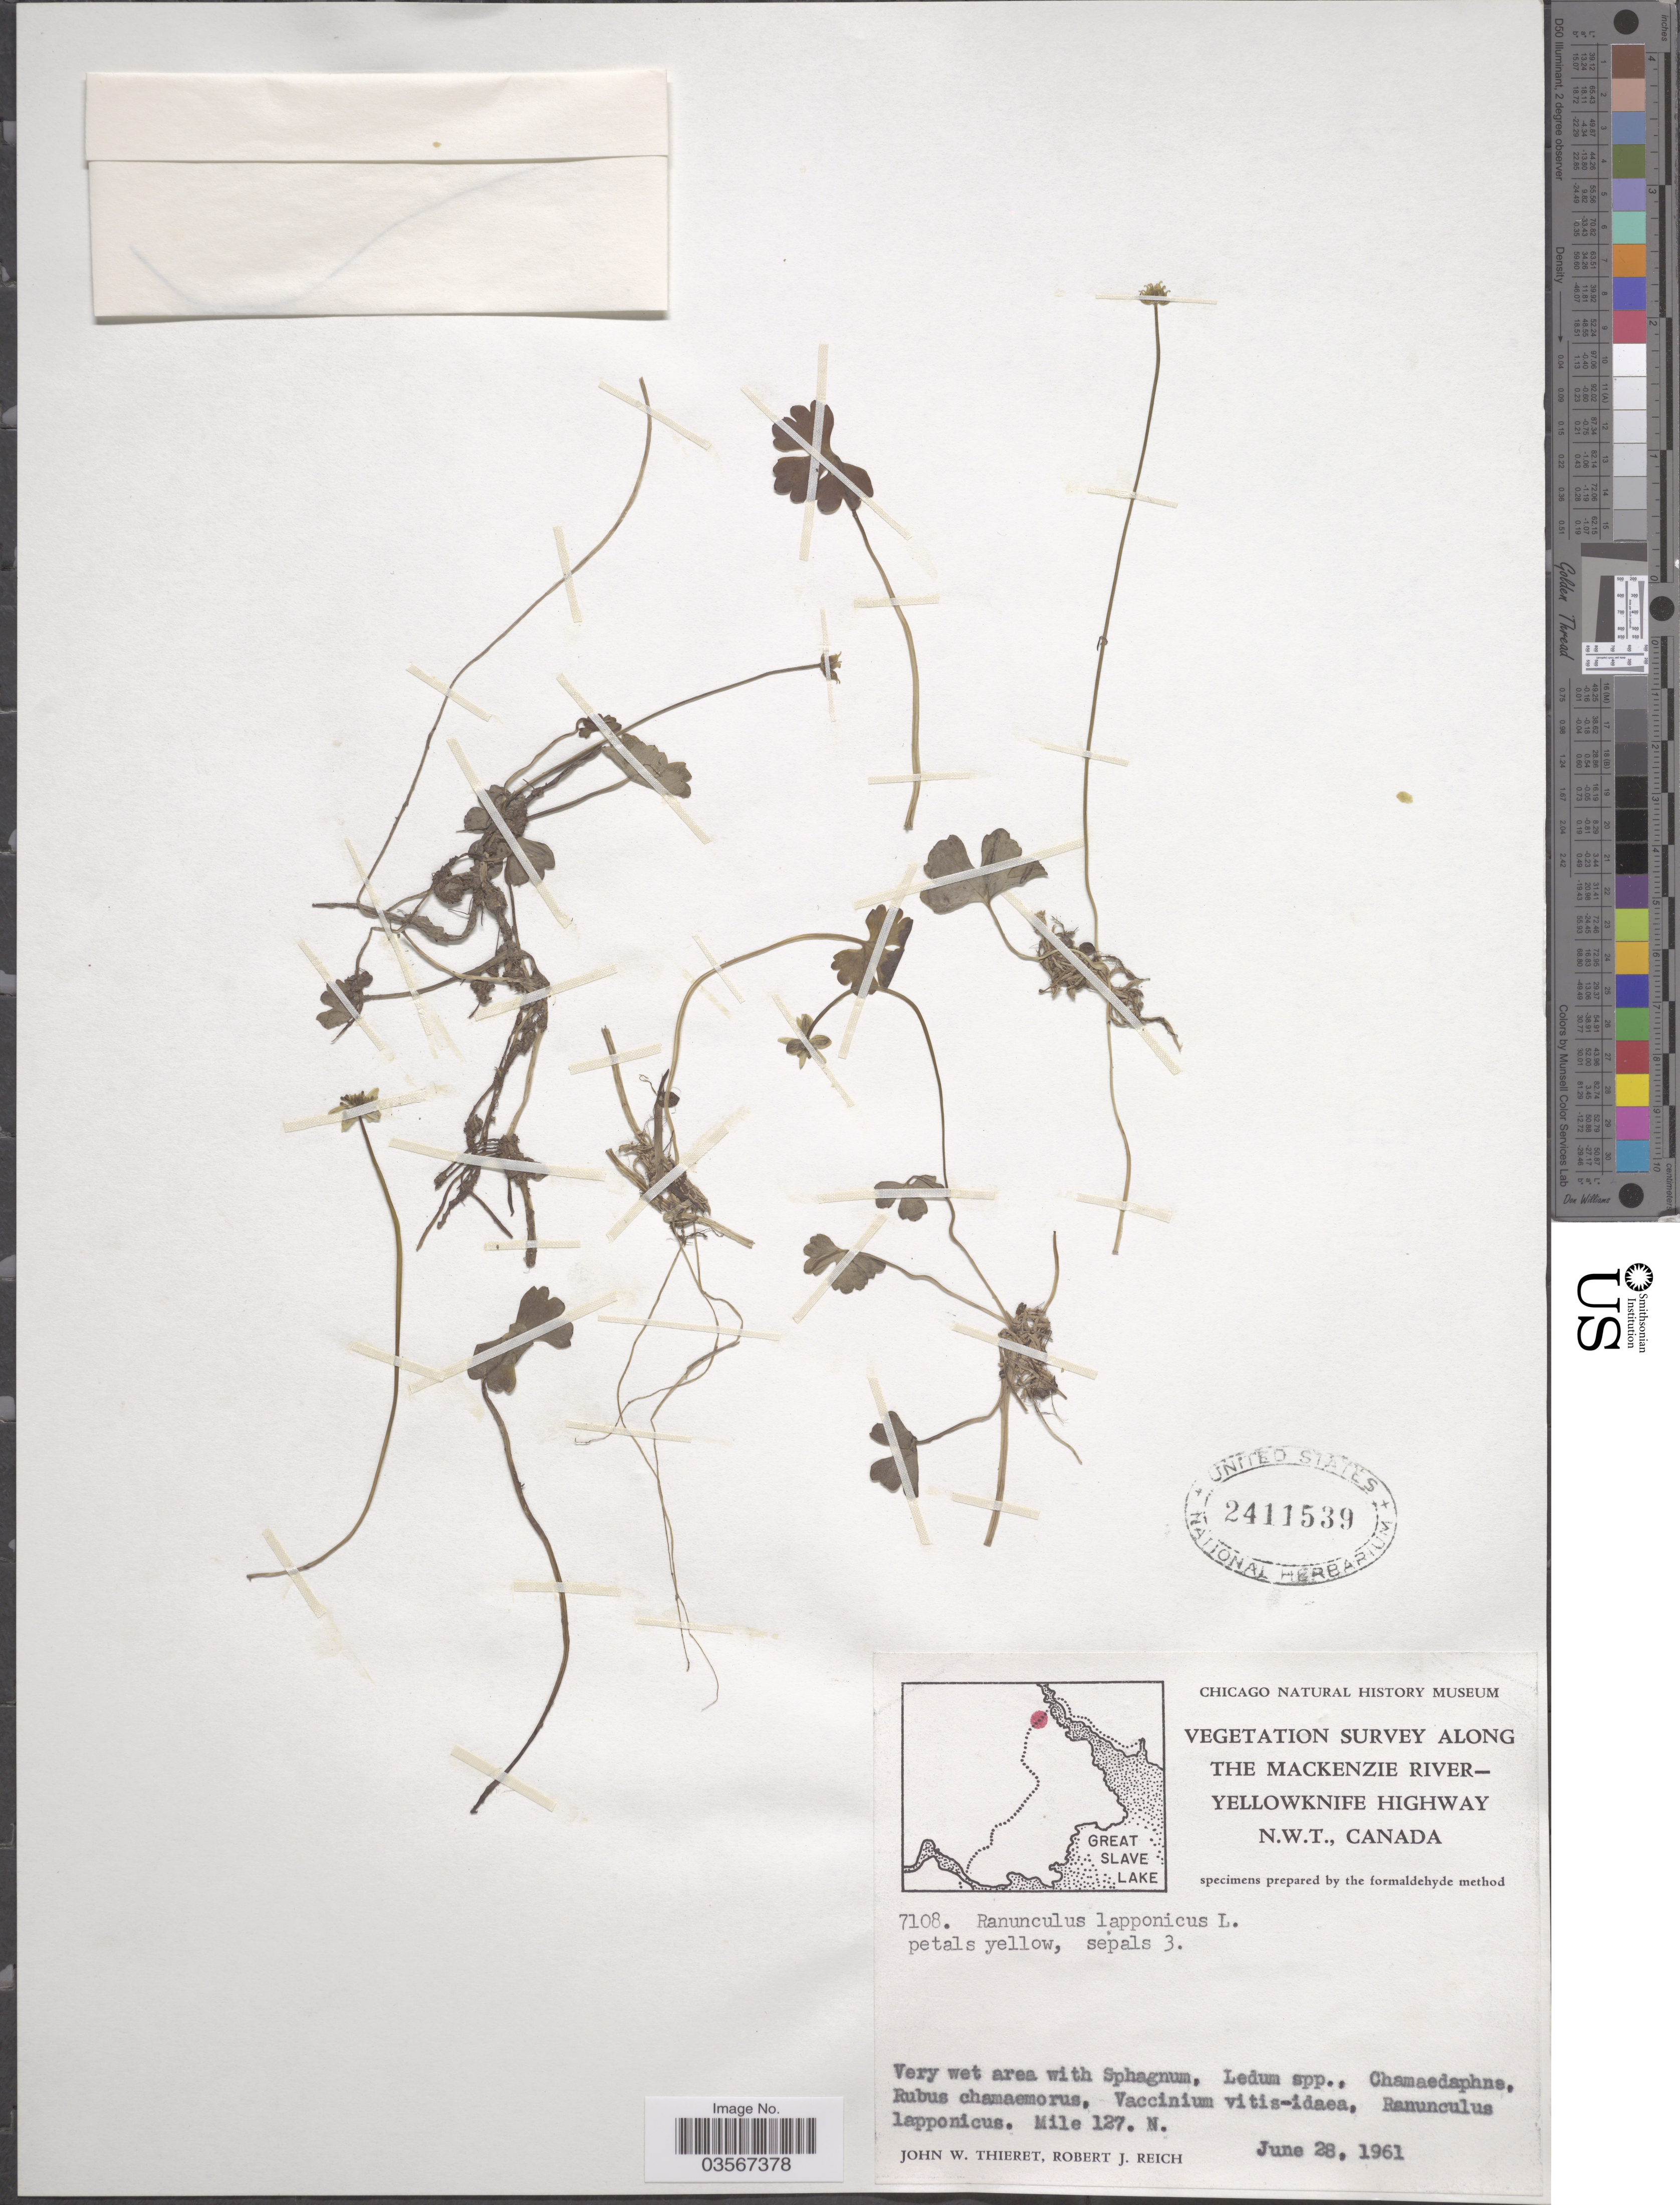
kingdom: Plantae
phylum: Tracheophyta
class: Magnoliopsida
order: Ranunculales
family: Ranunculaceae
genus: Ranunculus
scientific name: Ranunculus lapponicus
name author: L.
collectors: J. W. Thieret & R. Reich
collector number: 7108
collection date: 1961-06-28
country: Canada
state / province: Northwest Territories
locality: Vegetation Survey along The Mackenzie River - Yellowknife Highway. Mile 127. M.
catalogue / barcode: US 2411539